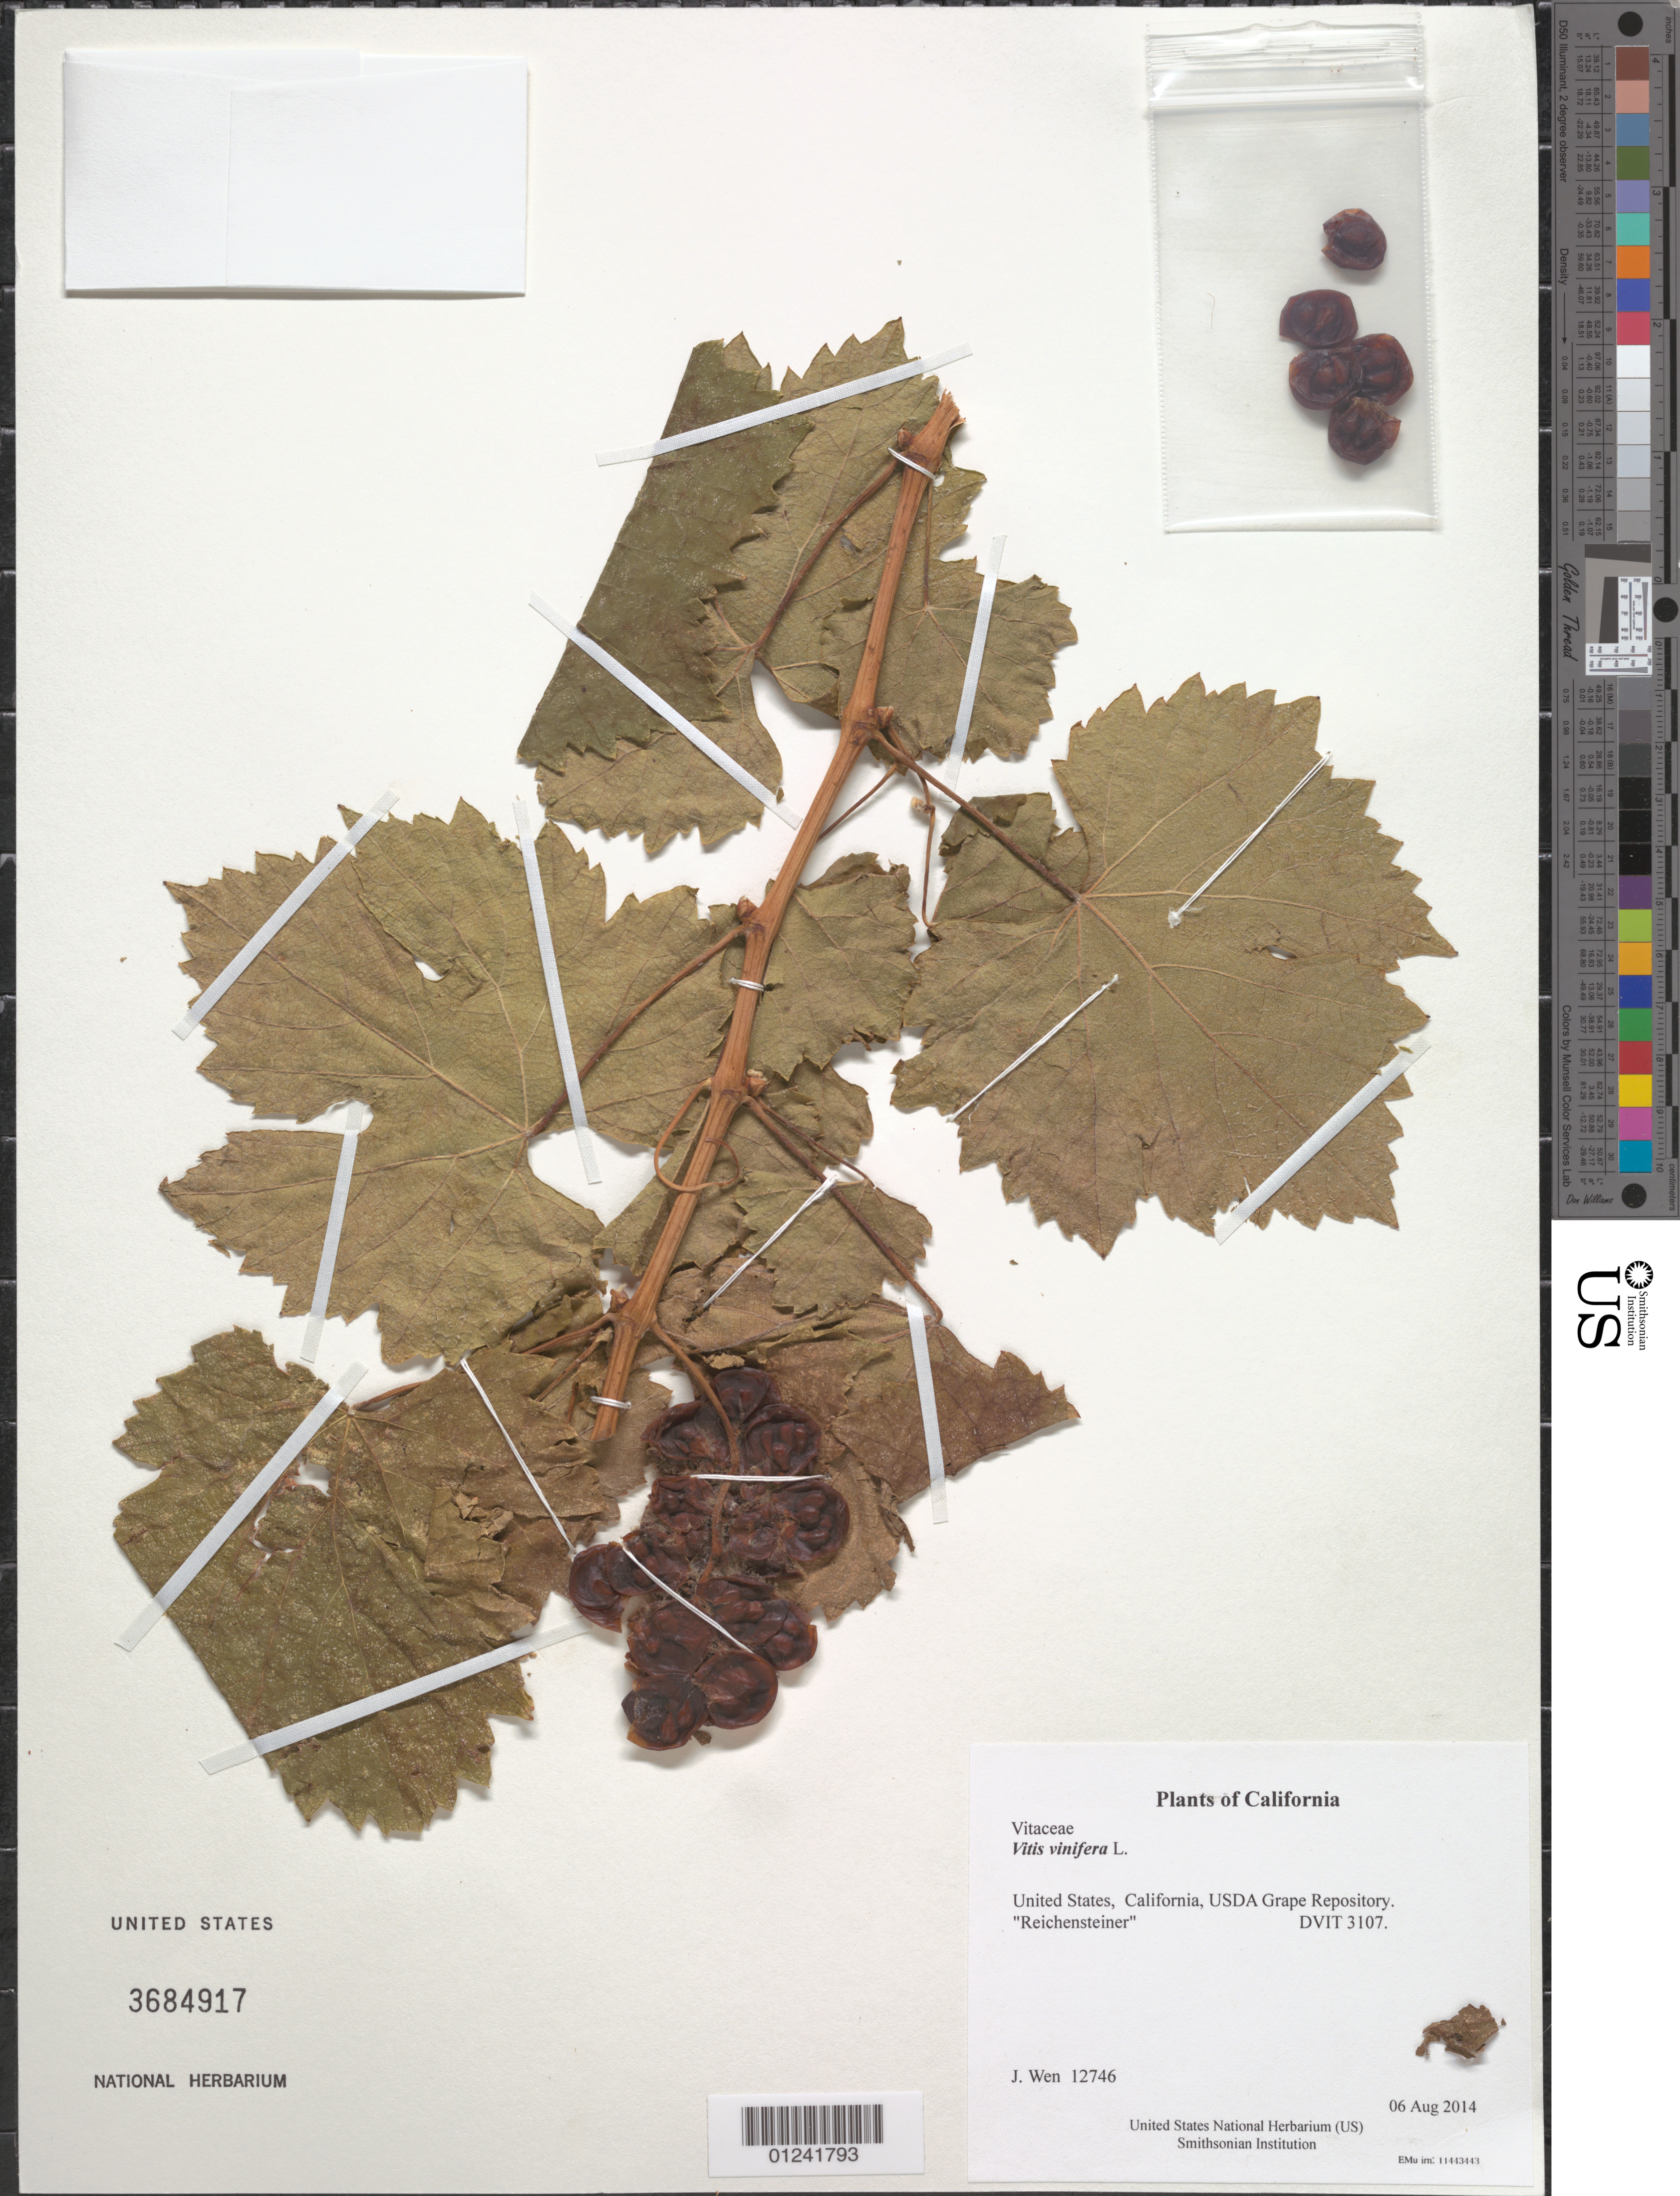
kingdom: Plantae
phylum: Tracheophyta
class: Magnoliopsida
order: Vitales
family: Vitaceae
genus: Vitis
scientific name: Vitis vinifera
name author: L.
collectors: J. Wen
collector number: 12746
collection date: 2014-08-06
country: United States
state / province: California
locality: USDA Grape Repository.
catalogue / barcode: US 3684917